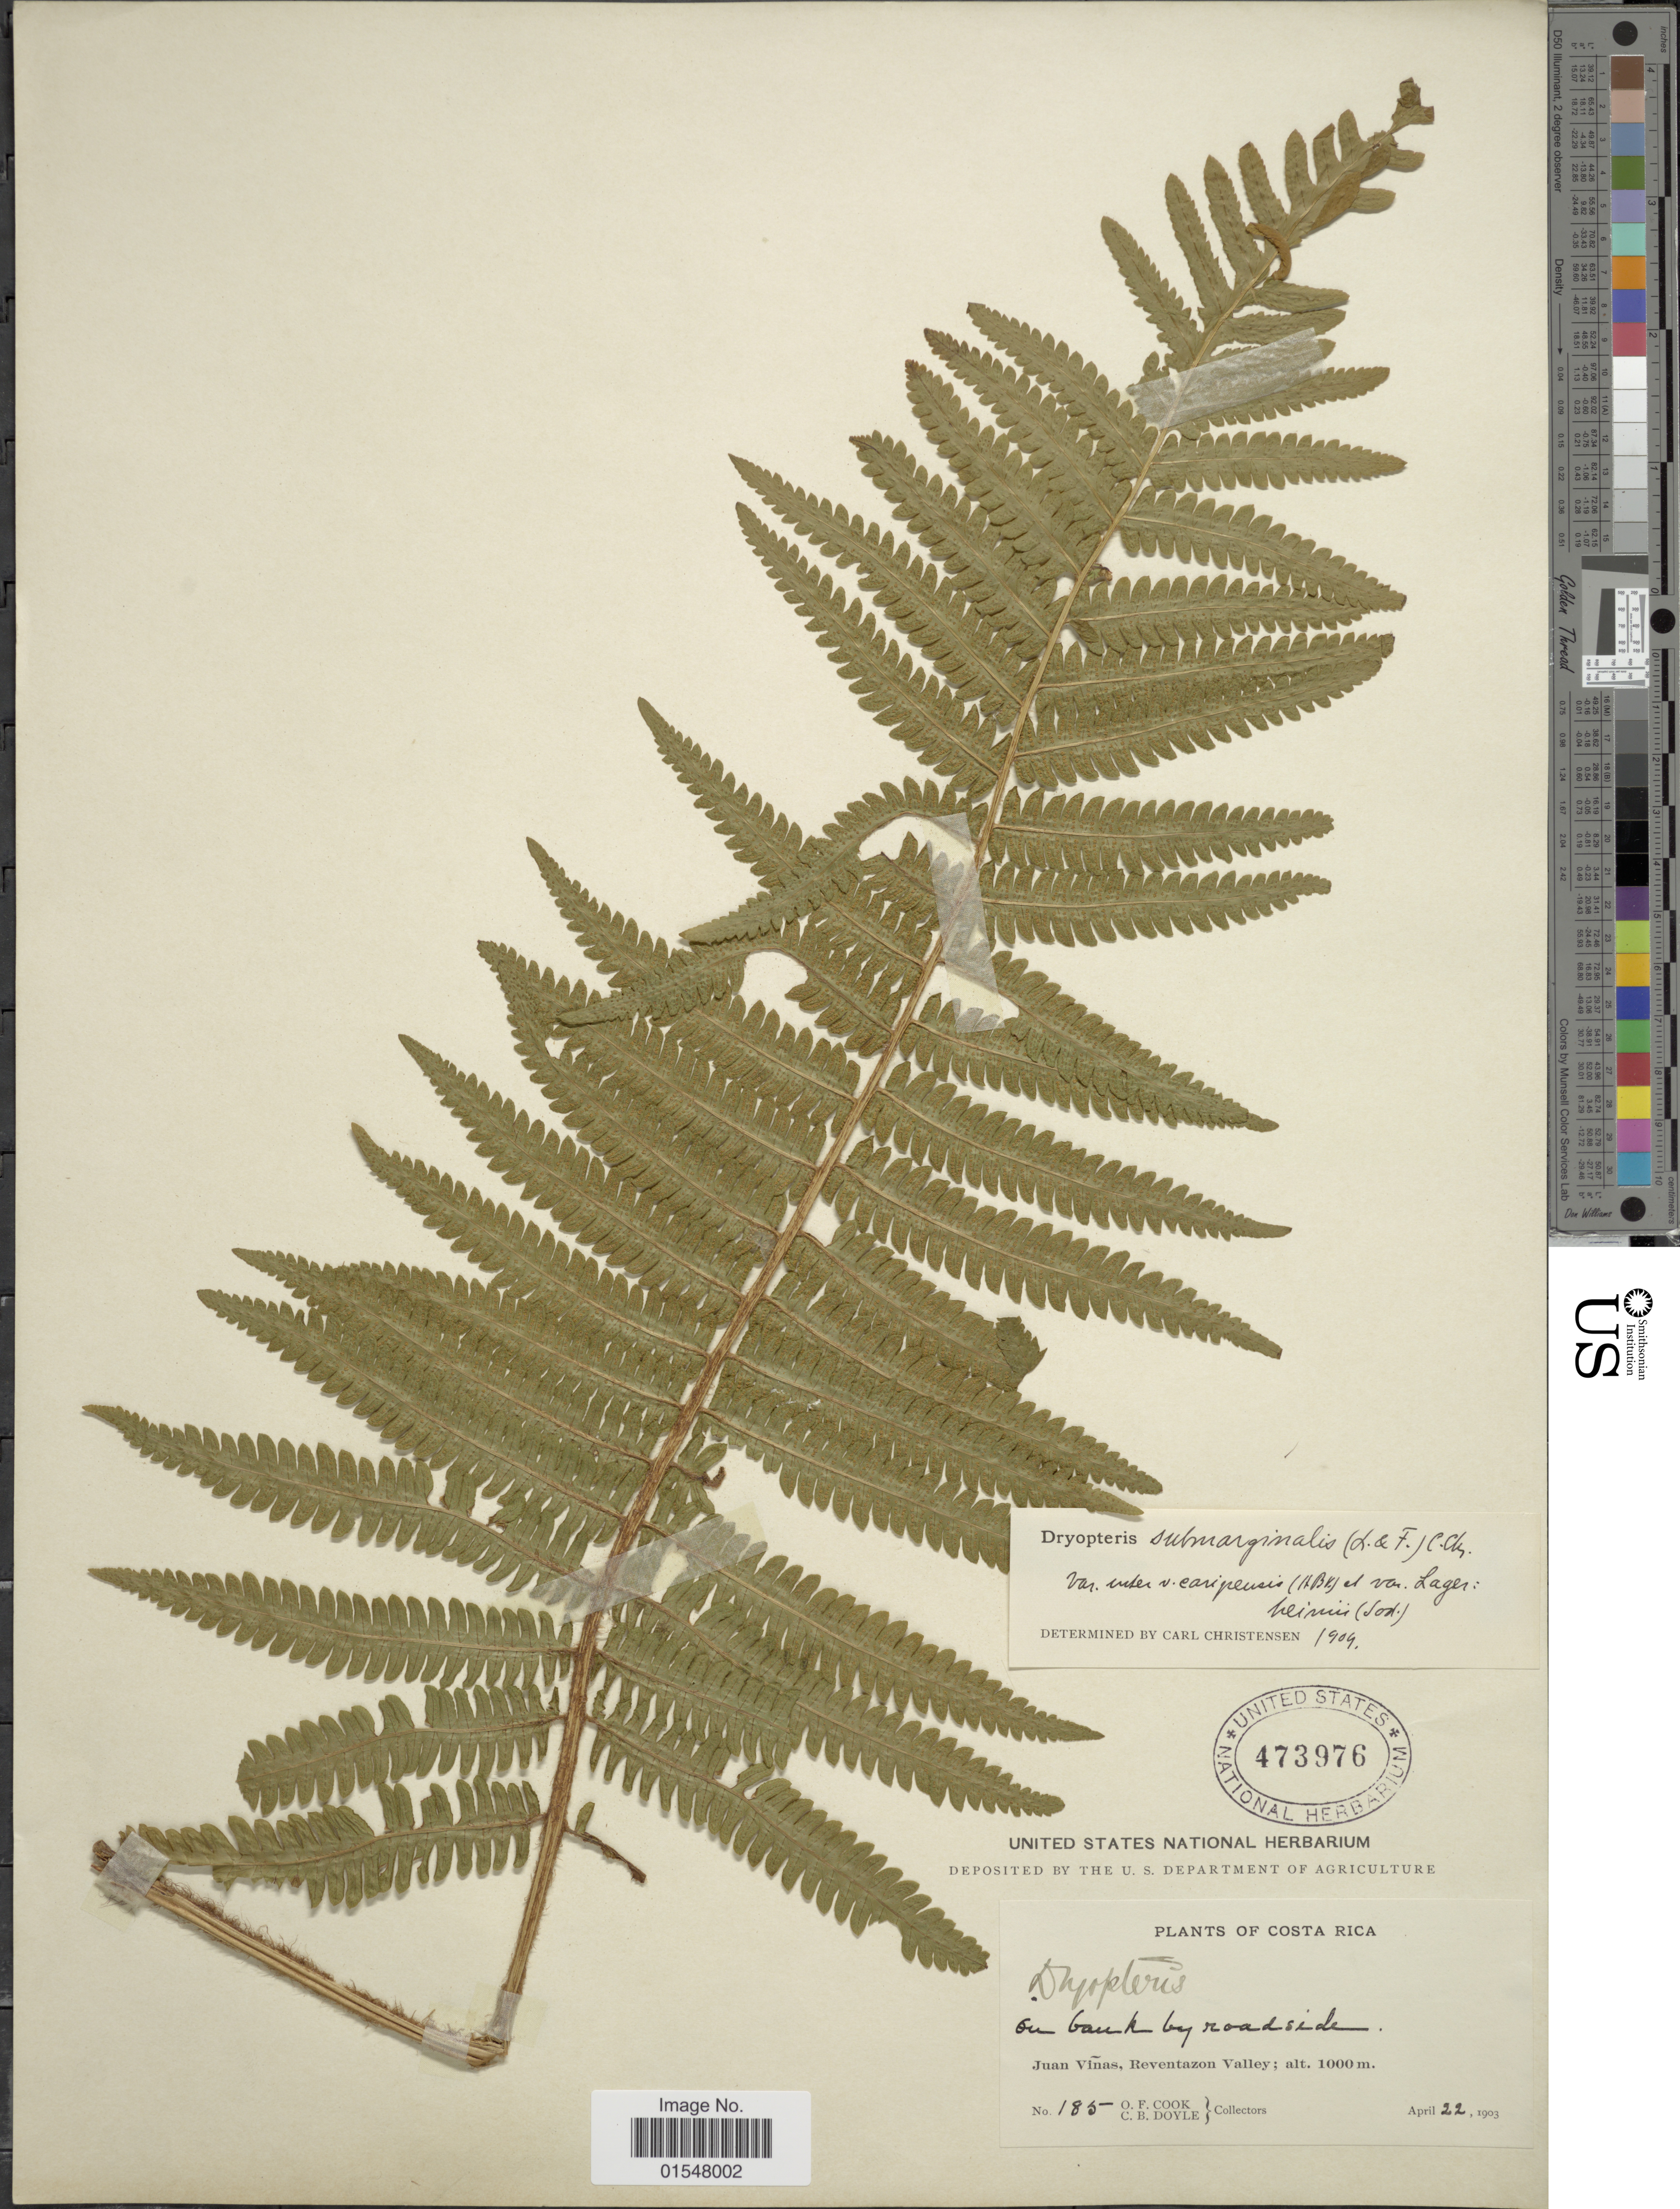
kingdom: Plantae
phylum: Tracheophyta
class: Polypodiopsida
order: Polypodiales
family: Dryopteridaceae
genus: Ctenitis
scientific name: Ctenitis submarginalis f. caripensis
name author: (Humb. & Bonpl. ex Willd.) Lellinger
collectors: O. F. Cook & C. Doyle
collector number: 185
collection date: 1903-04-22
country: Costa Rica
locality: Juan Viñas, Revetazon Valley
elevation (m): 1000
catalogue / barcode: US 473976